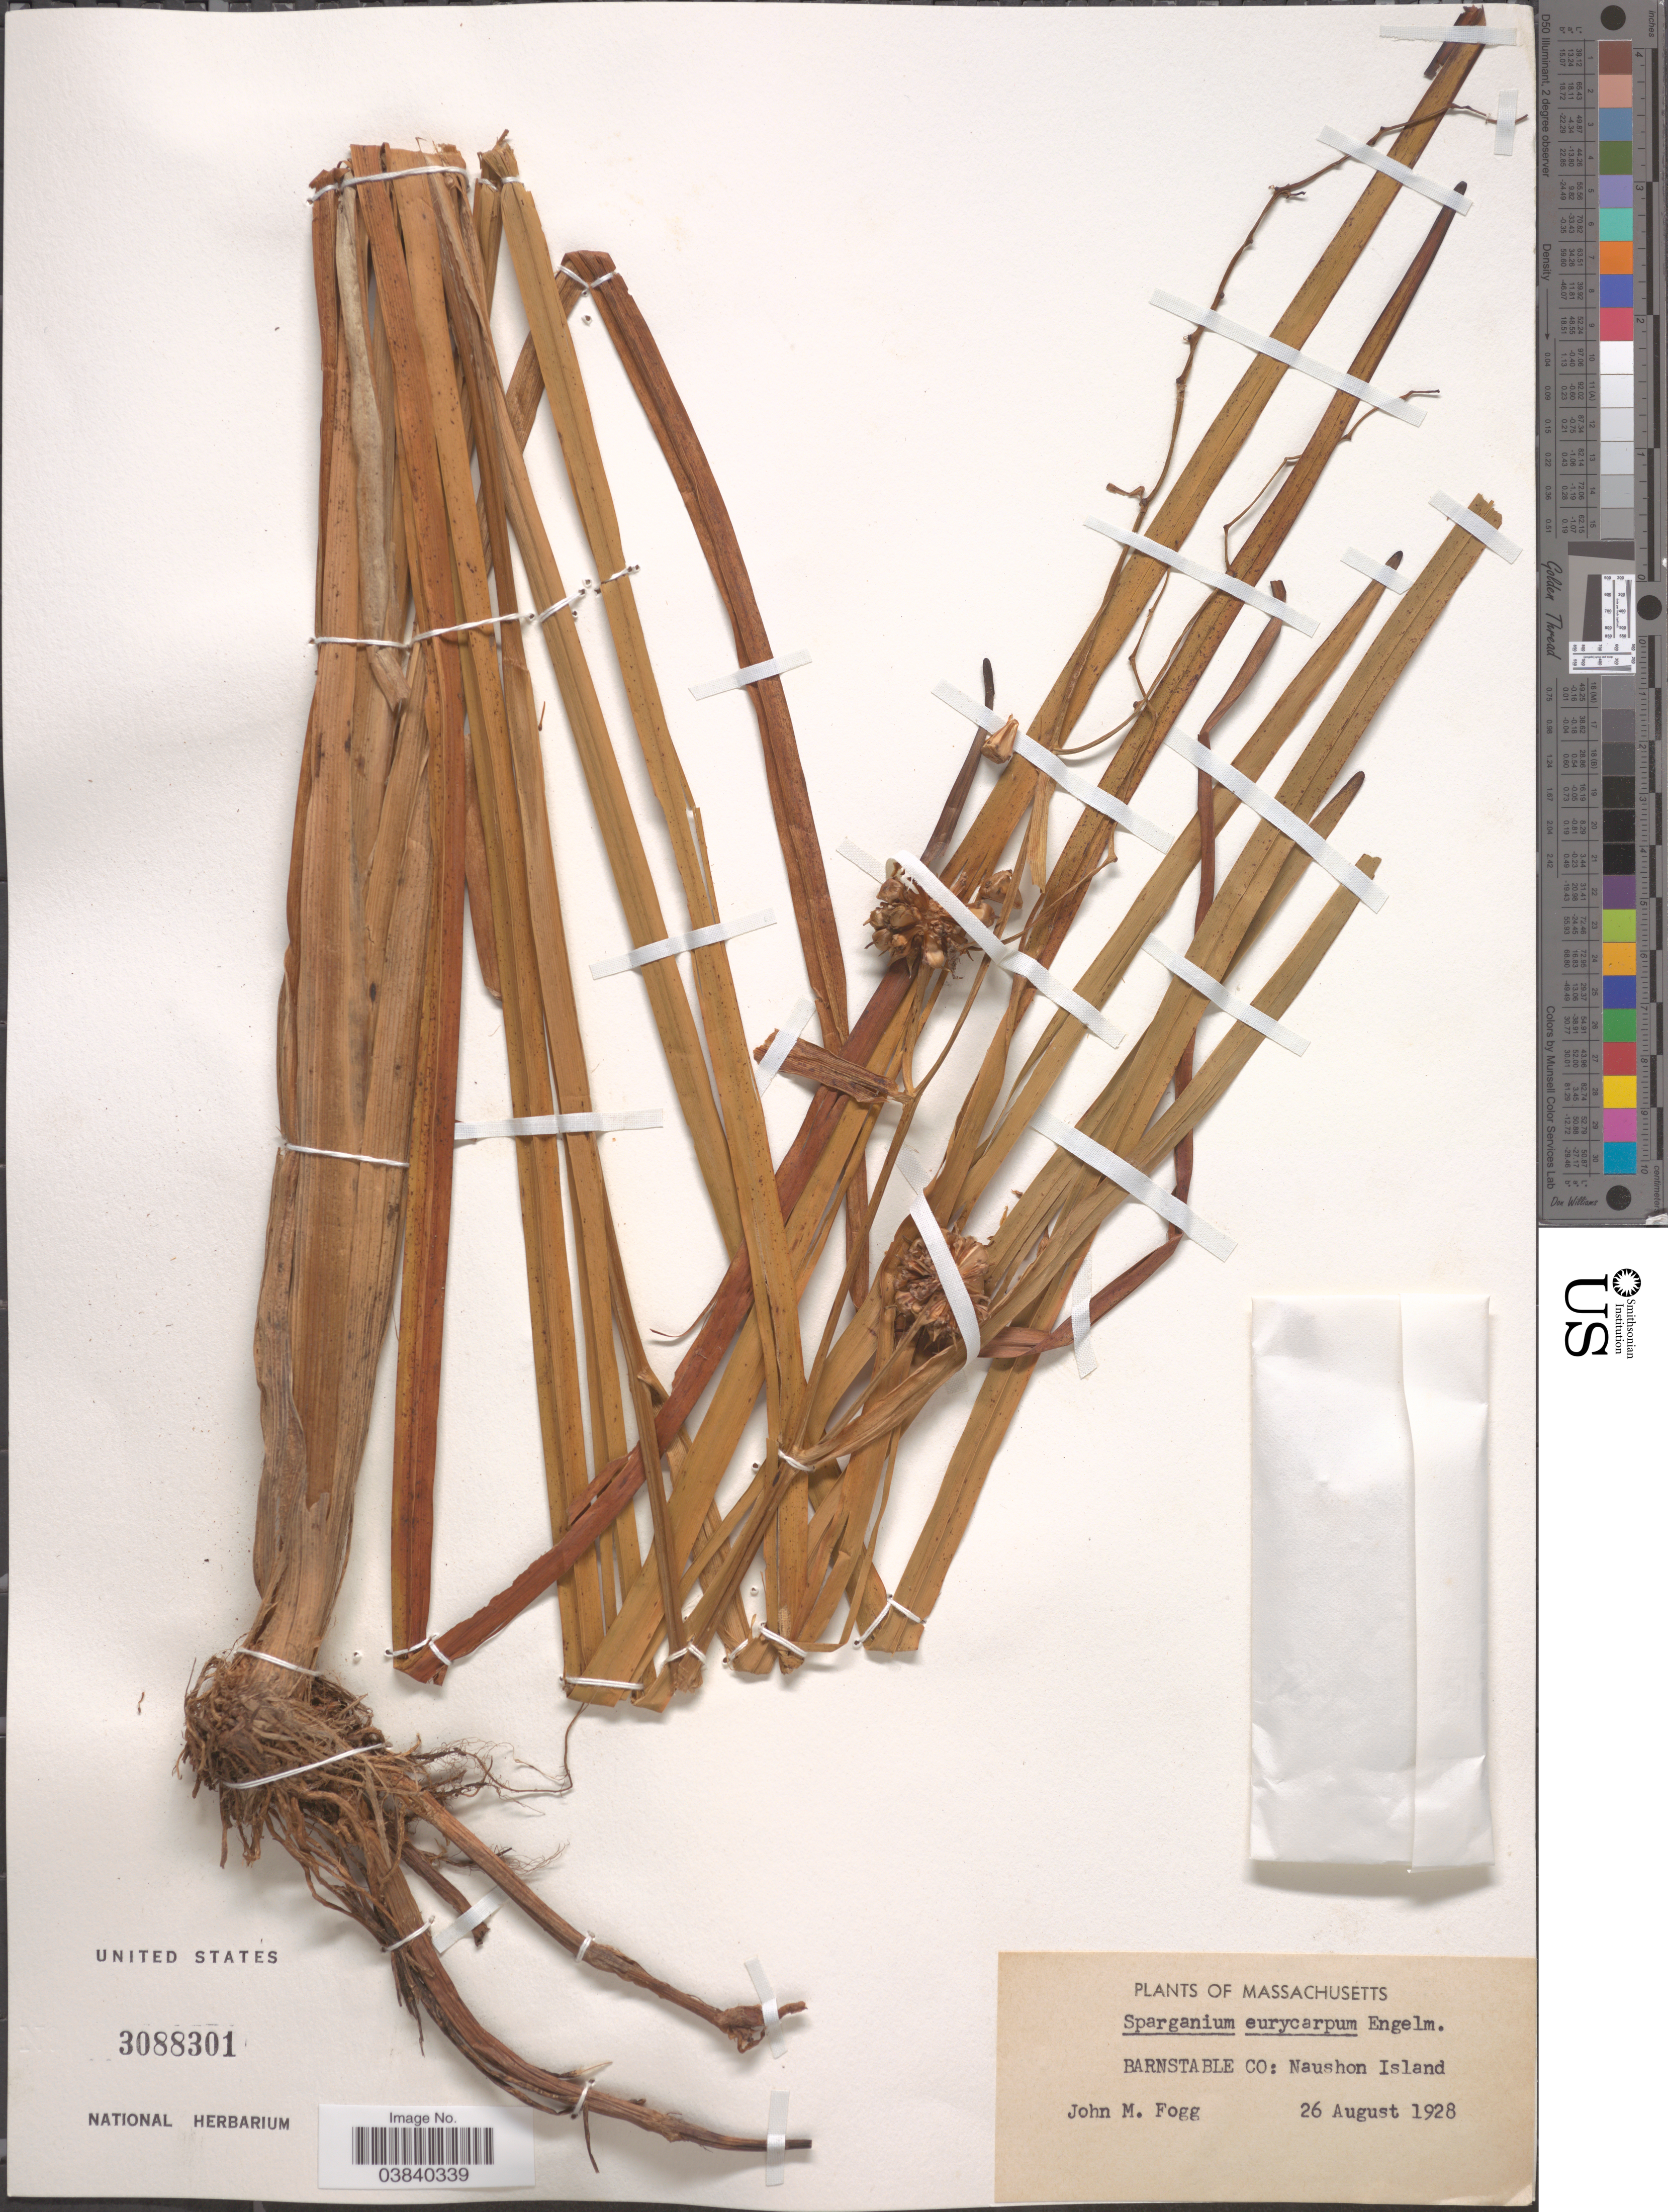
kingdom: Plantae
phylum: Tracheophyta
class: Liliopsida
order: Poales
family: Typhaceae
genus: Sparganium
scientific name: Sparganium eurycarpum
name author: Engelm.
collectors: J. Fogg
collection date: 1928-08-26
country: United States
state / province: Massachusetts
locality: Barnstable Co: Naushon Island.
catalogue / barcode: US 3088301